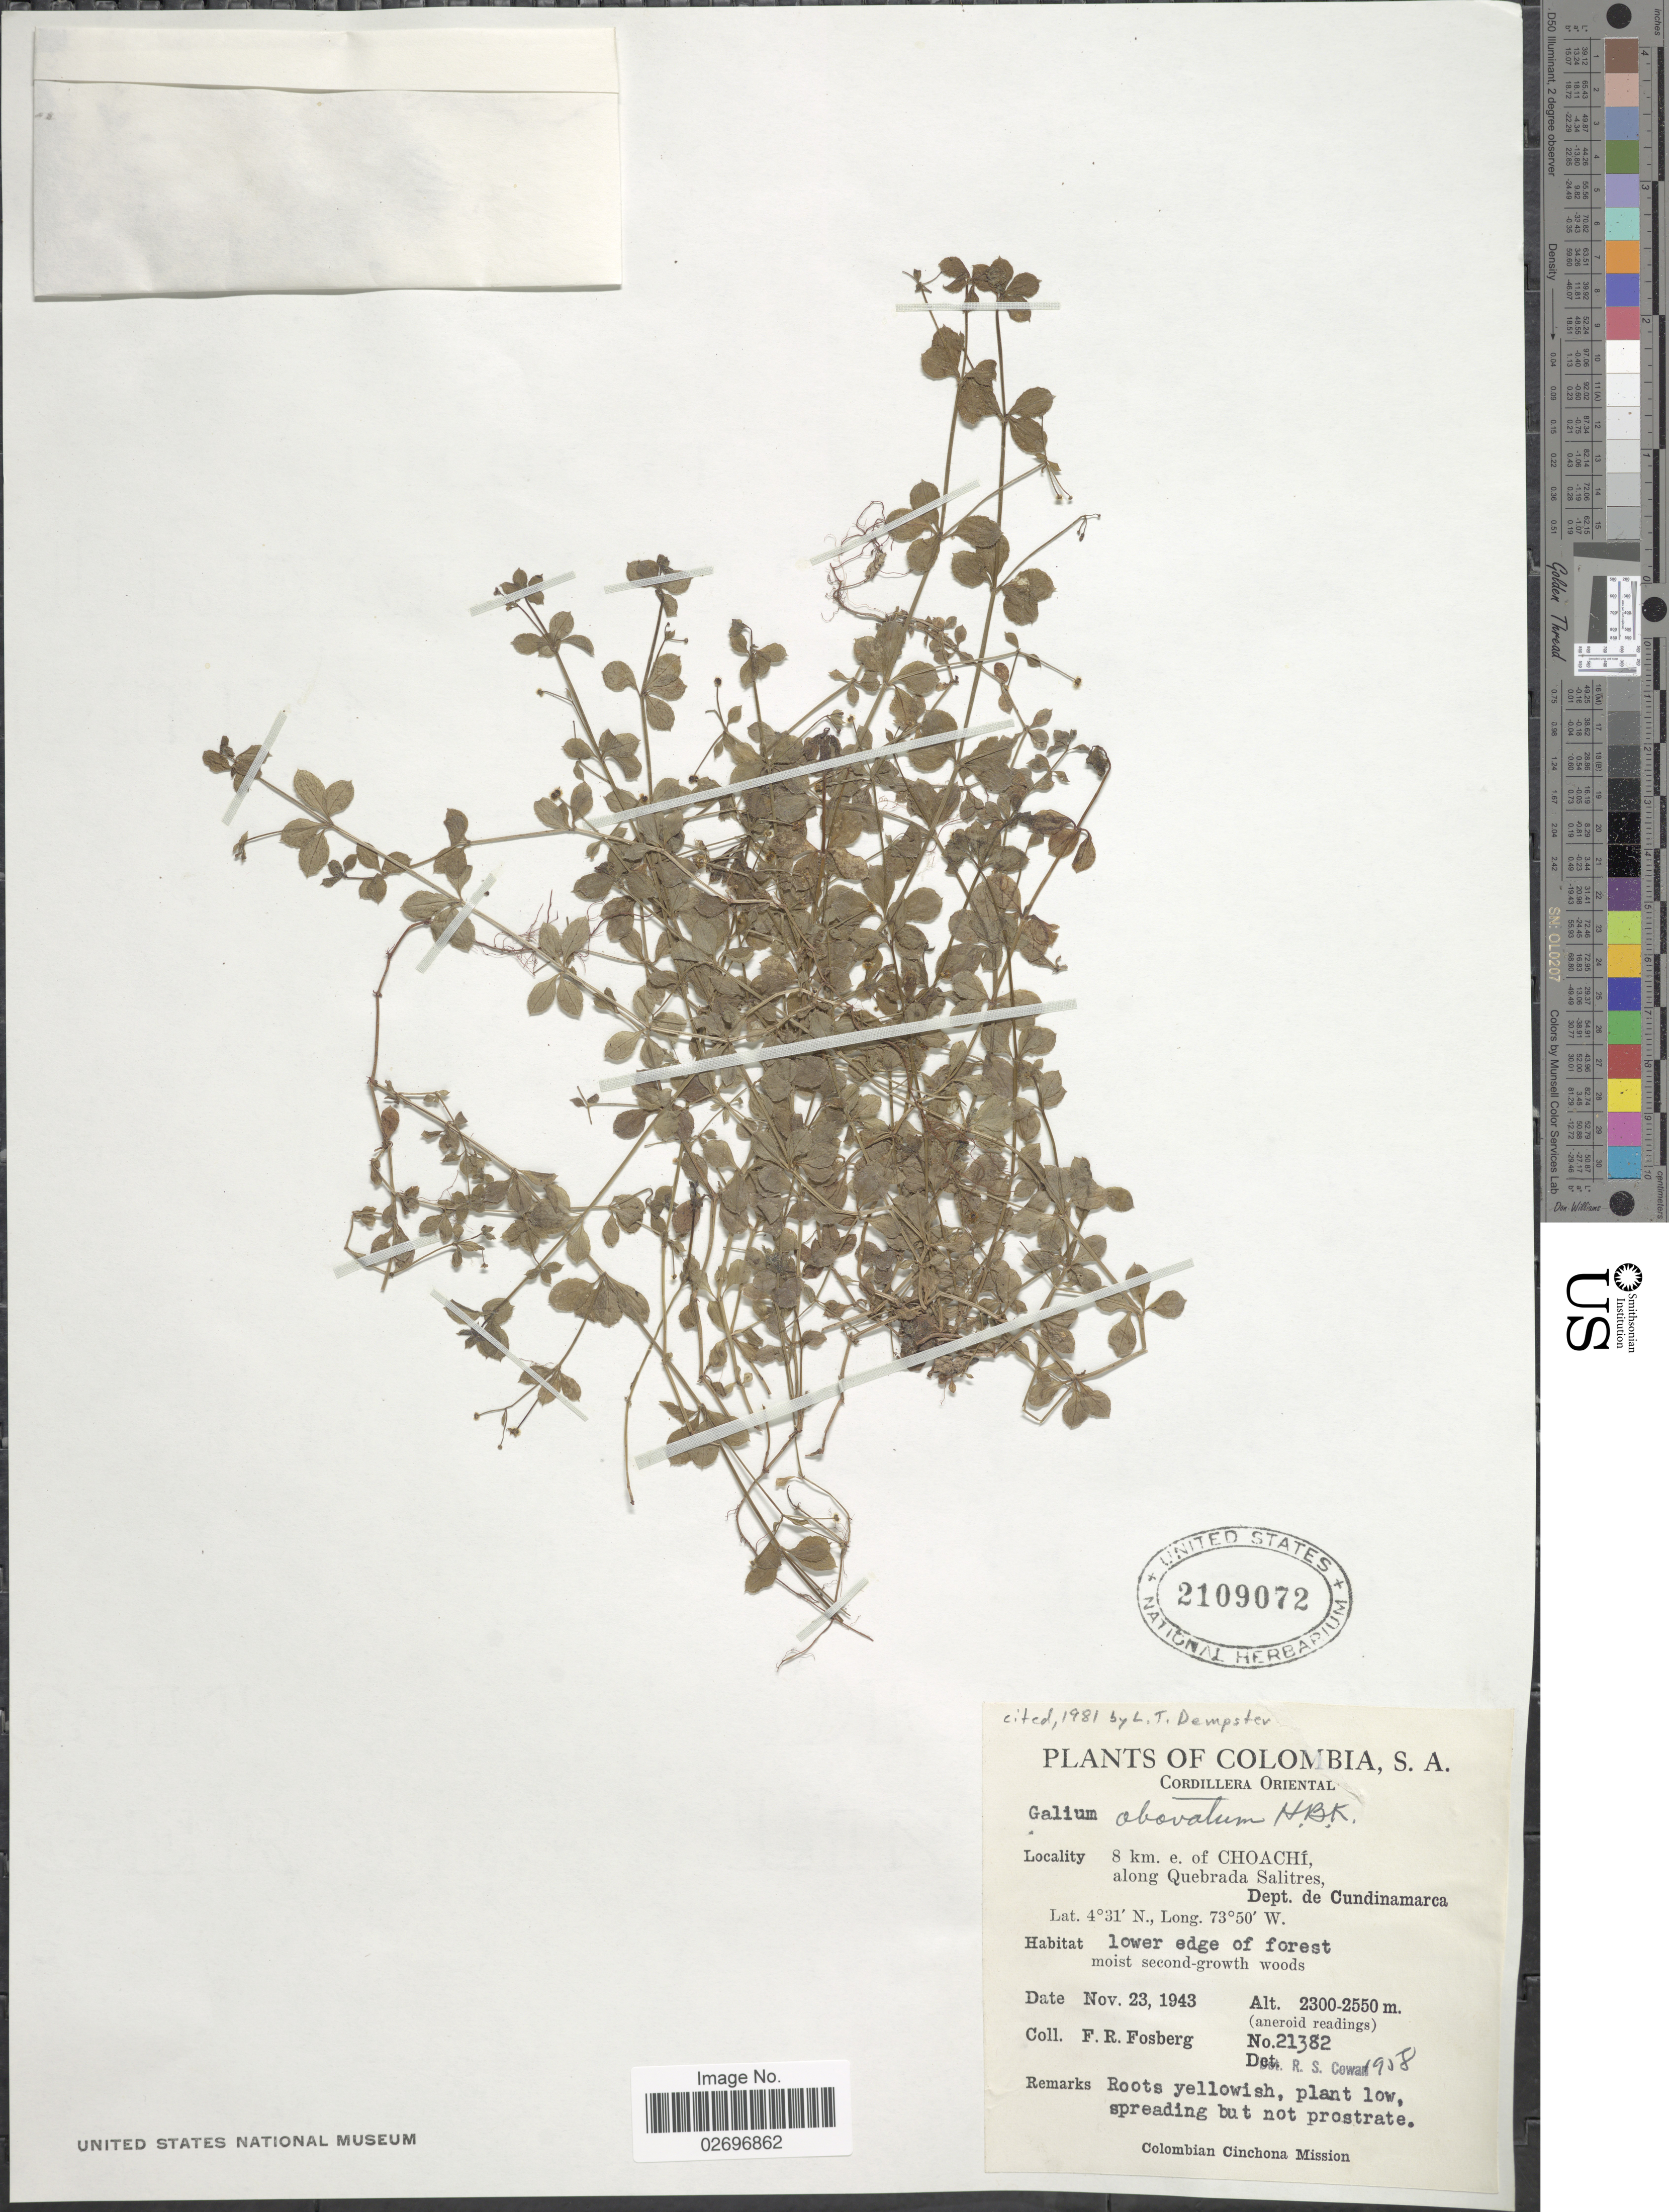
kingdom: Plantae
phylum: Tracheophyta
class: Magnoliopsida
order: Gentianales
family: Rubiaceae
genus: Galium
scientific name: Galium obovatum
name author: Kunth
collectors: F. R. Fosberg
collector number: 21382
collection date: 1943-11-23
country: Colombia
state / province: Cundinamarca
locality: Cordillera Oriental, 8 km. e. of Choachi, along Quebrada Salitres, lower edge of forest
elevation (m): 2300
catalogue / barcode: US 2109072